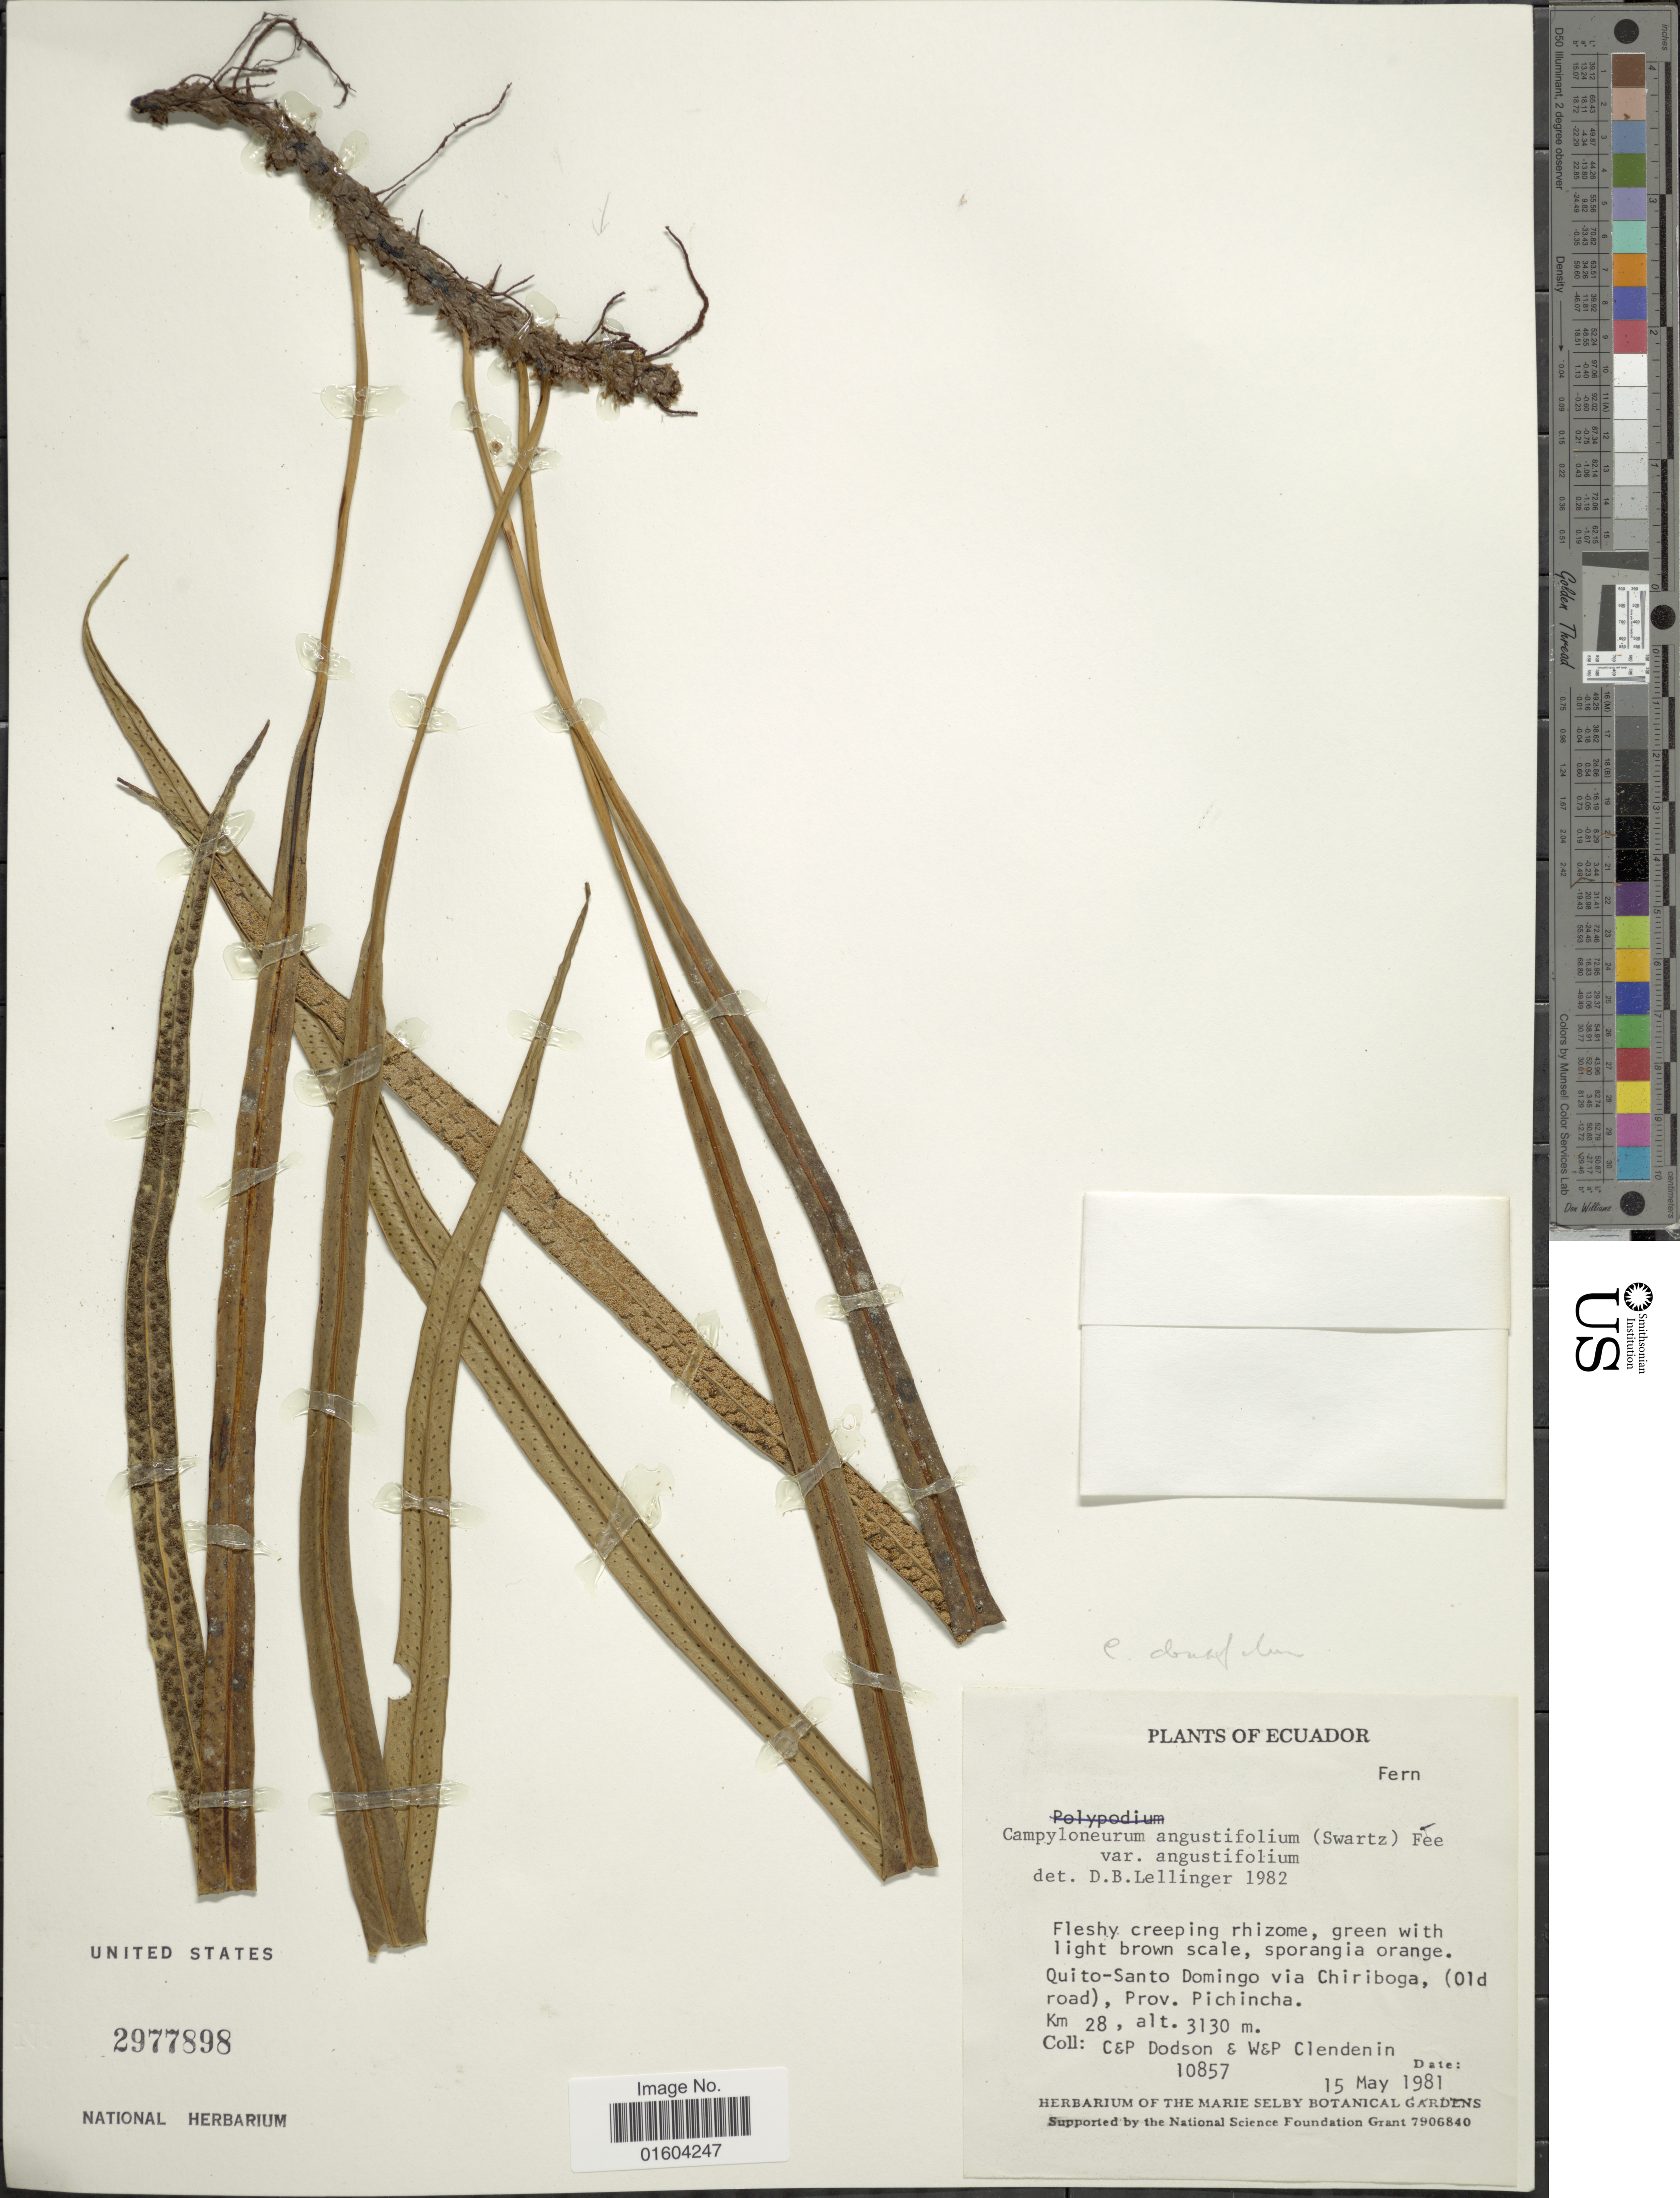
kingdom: Plantae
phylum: Tracheophyta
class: Polypodiopsida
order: Polypodiales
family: Polypodiaceae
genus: Campyloneurum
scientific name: Campyloneurum densifolium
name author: (Hieron.) Lellinger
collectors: C. Dodson, P. M. Dodson, W. Clendenin & W. Clendenin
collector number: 10857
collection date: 1981-05-15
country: Ecuador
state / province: Pichincha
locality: Ecuador, Quito-Santo Domingo via Chiriboga, (Old road), Prov. Pichicha.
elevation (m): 3130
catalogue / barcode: US 2977898